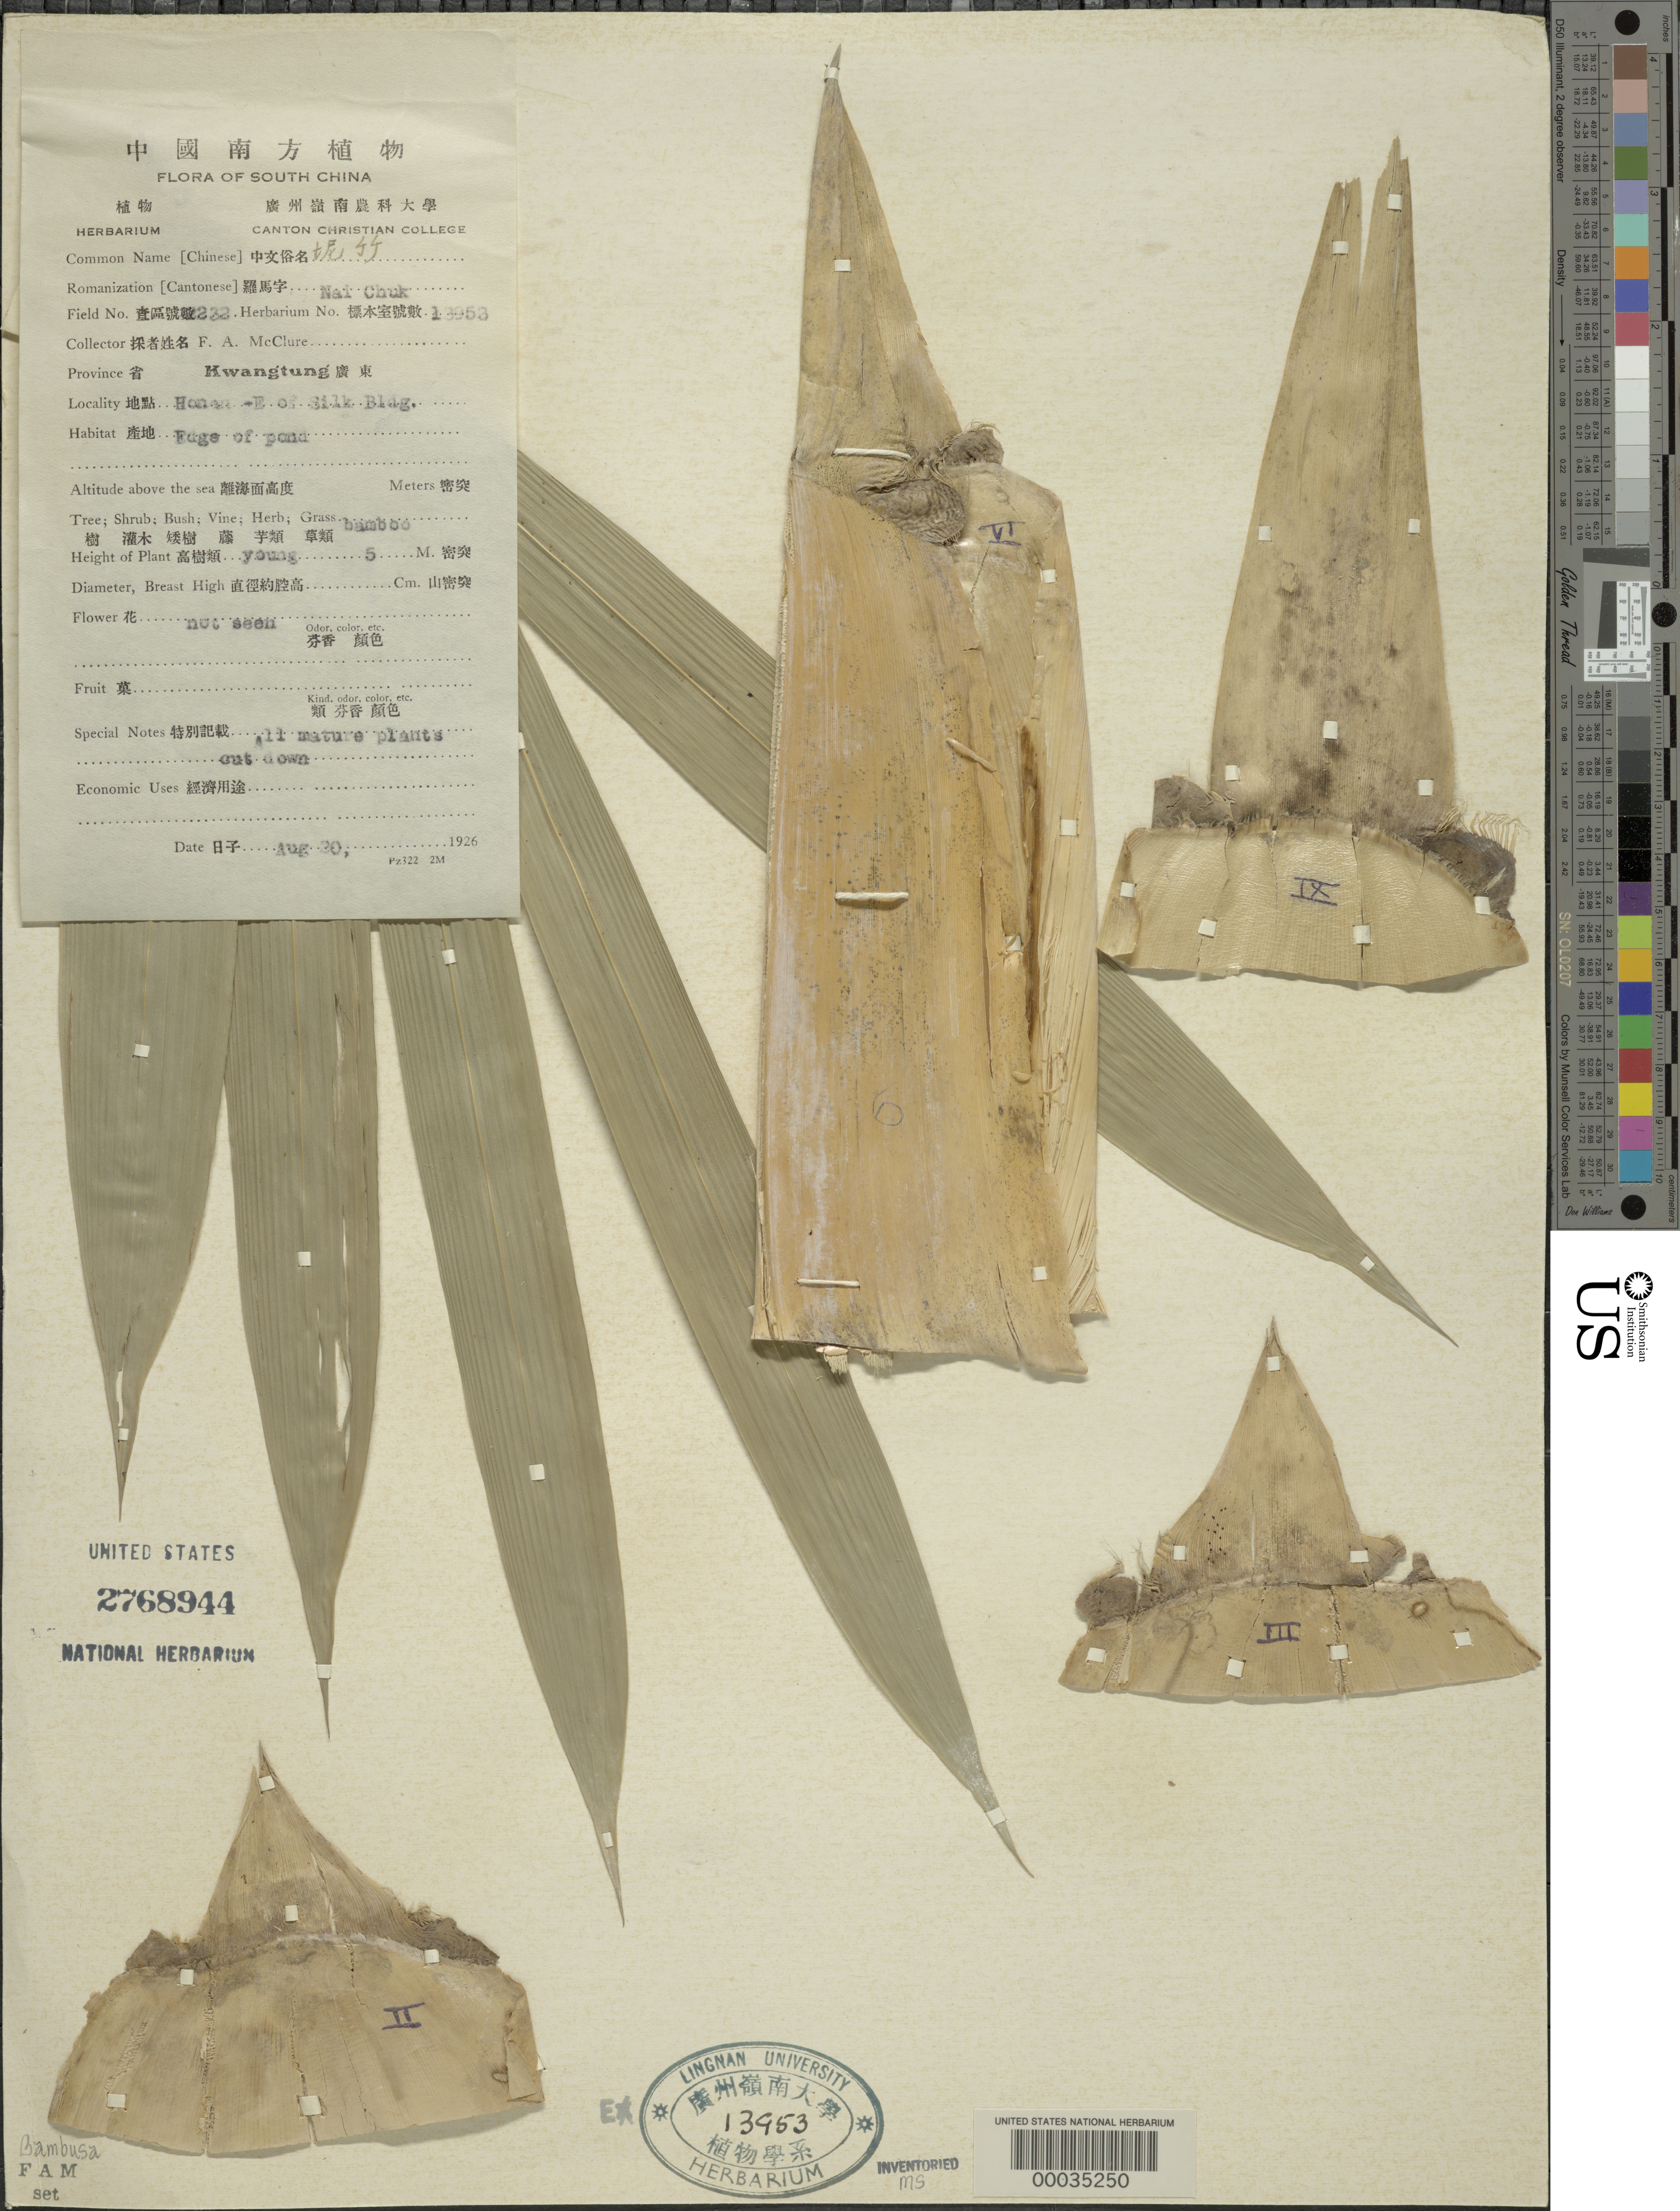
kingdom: Plantae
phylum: Tracheophyta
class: Liliopsida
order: Poales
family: Poaceae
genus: Bambusa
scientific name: Bambusa sp.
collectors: F. A. McClure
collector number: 2232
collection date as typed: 20 Aug 1926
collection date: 1926-08-20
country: China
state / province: Guangdong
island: Honam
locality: Honam - e of silk bldg.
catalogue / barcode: US 2768944